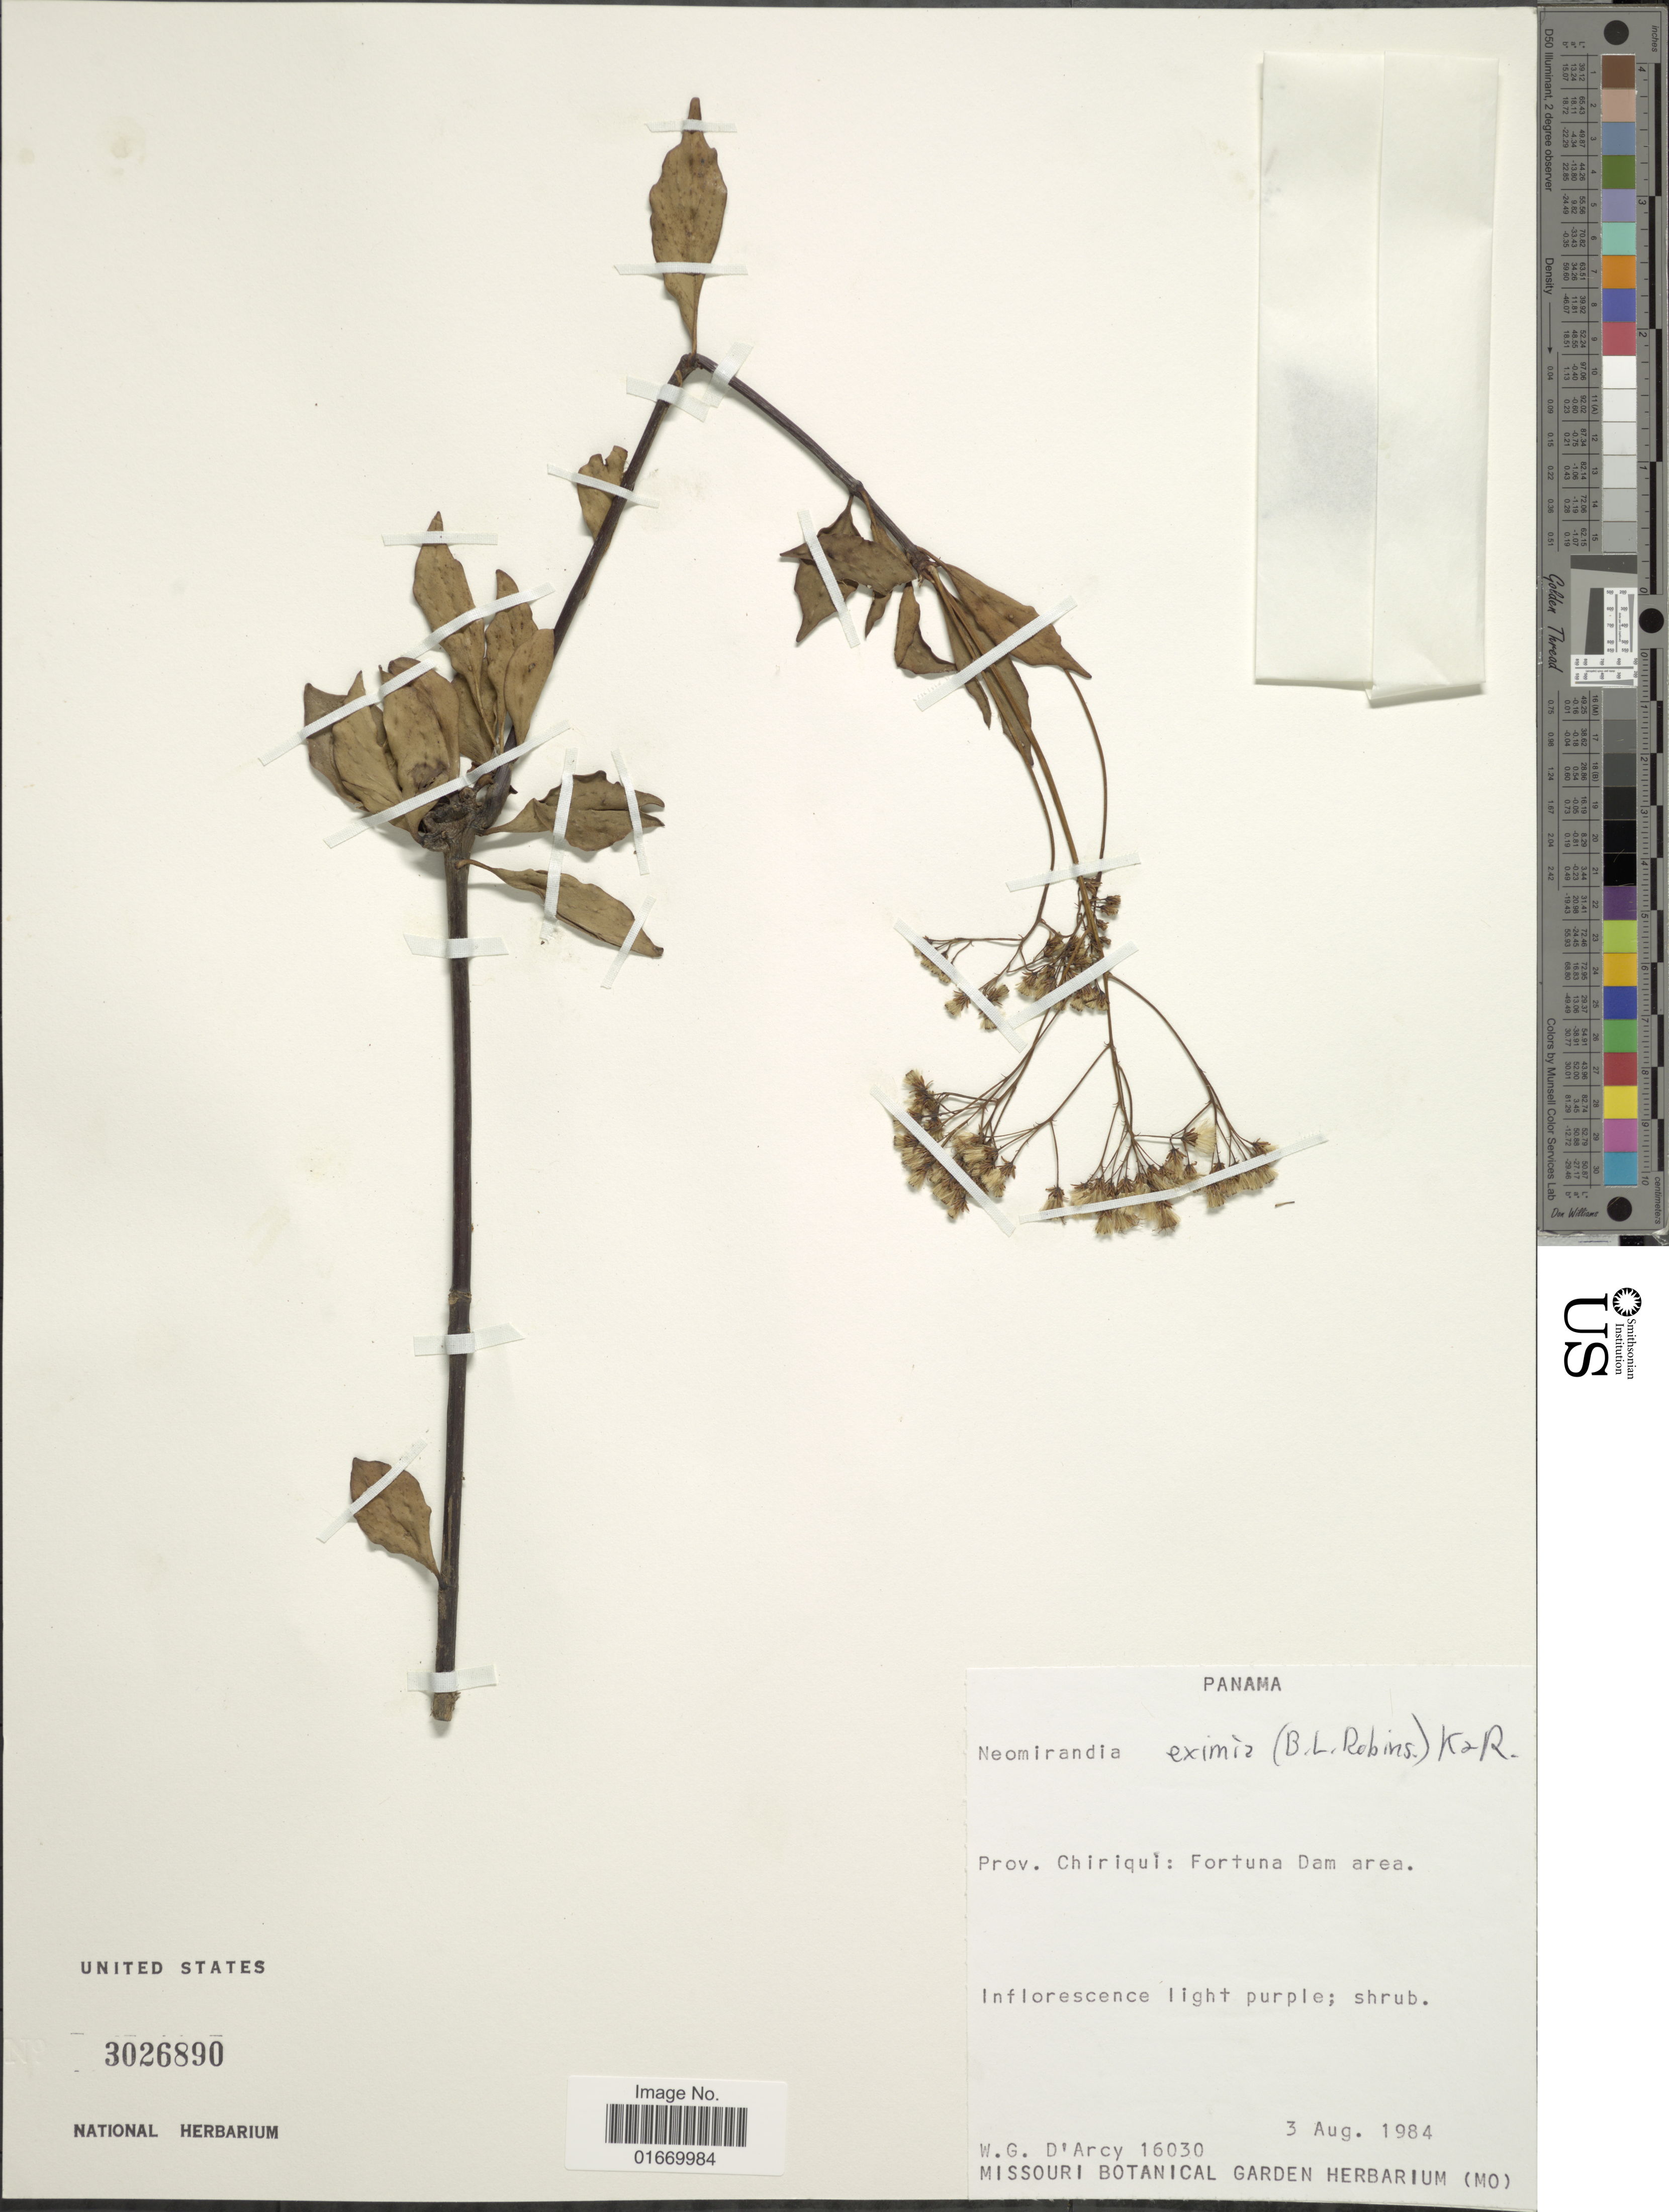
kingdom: Plantae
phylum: Tracheophyta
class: Magnoliopsida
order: Asterales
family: Asteraceae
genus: Neomirandea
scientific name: Neomirandea eximia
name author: (B.L. Rob.) R.M. King & H. Rob.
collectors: W. G. D'Arcy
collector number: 16030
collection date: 1984-08-03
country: Panama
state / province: Chiriqui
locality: Fortuna Dam area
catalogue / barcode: US 3026890